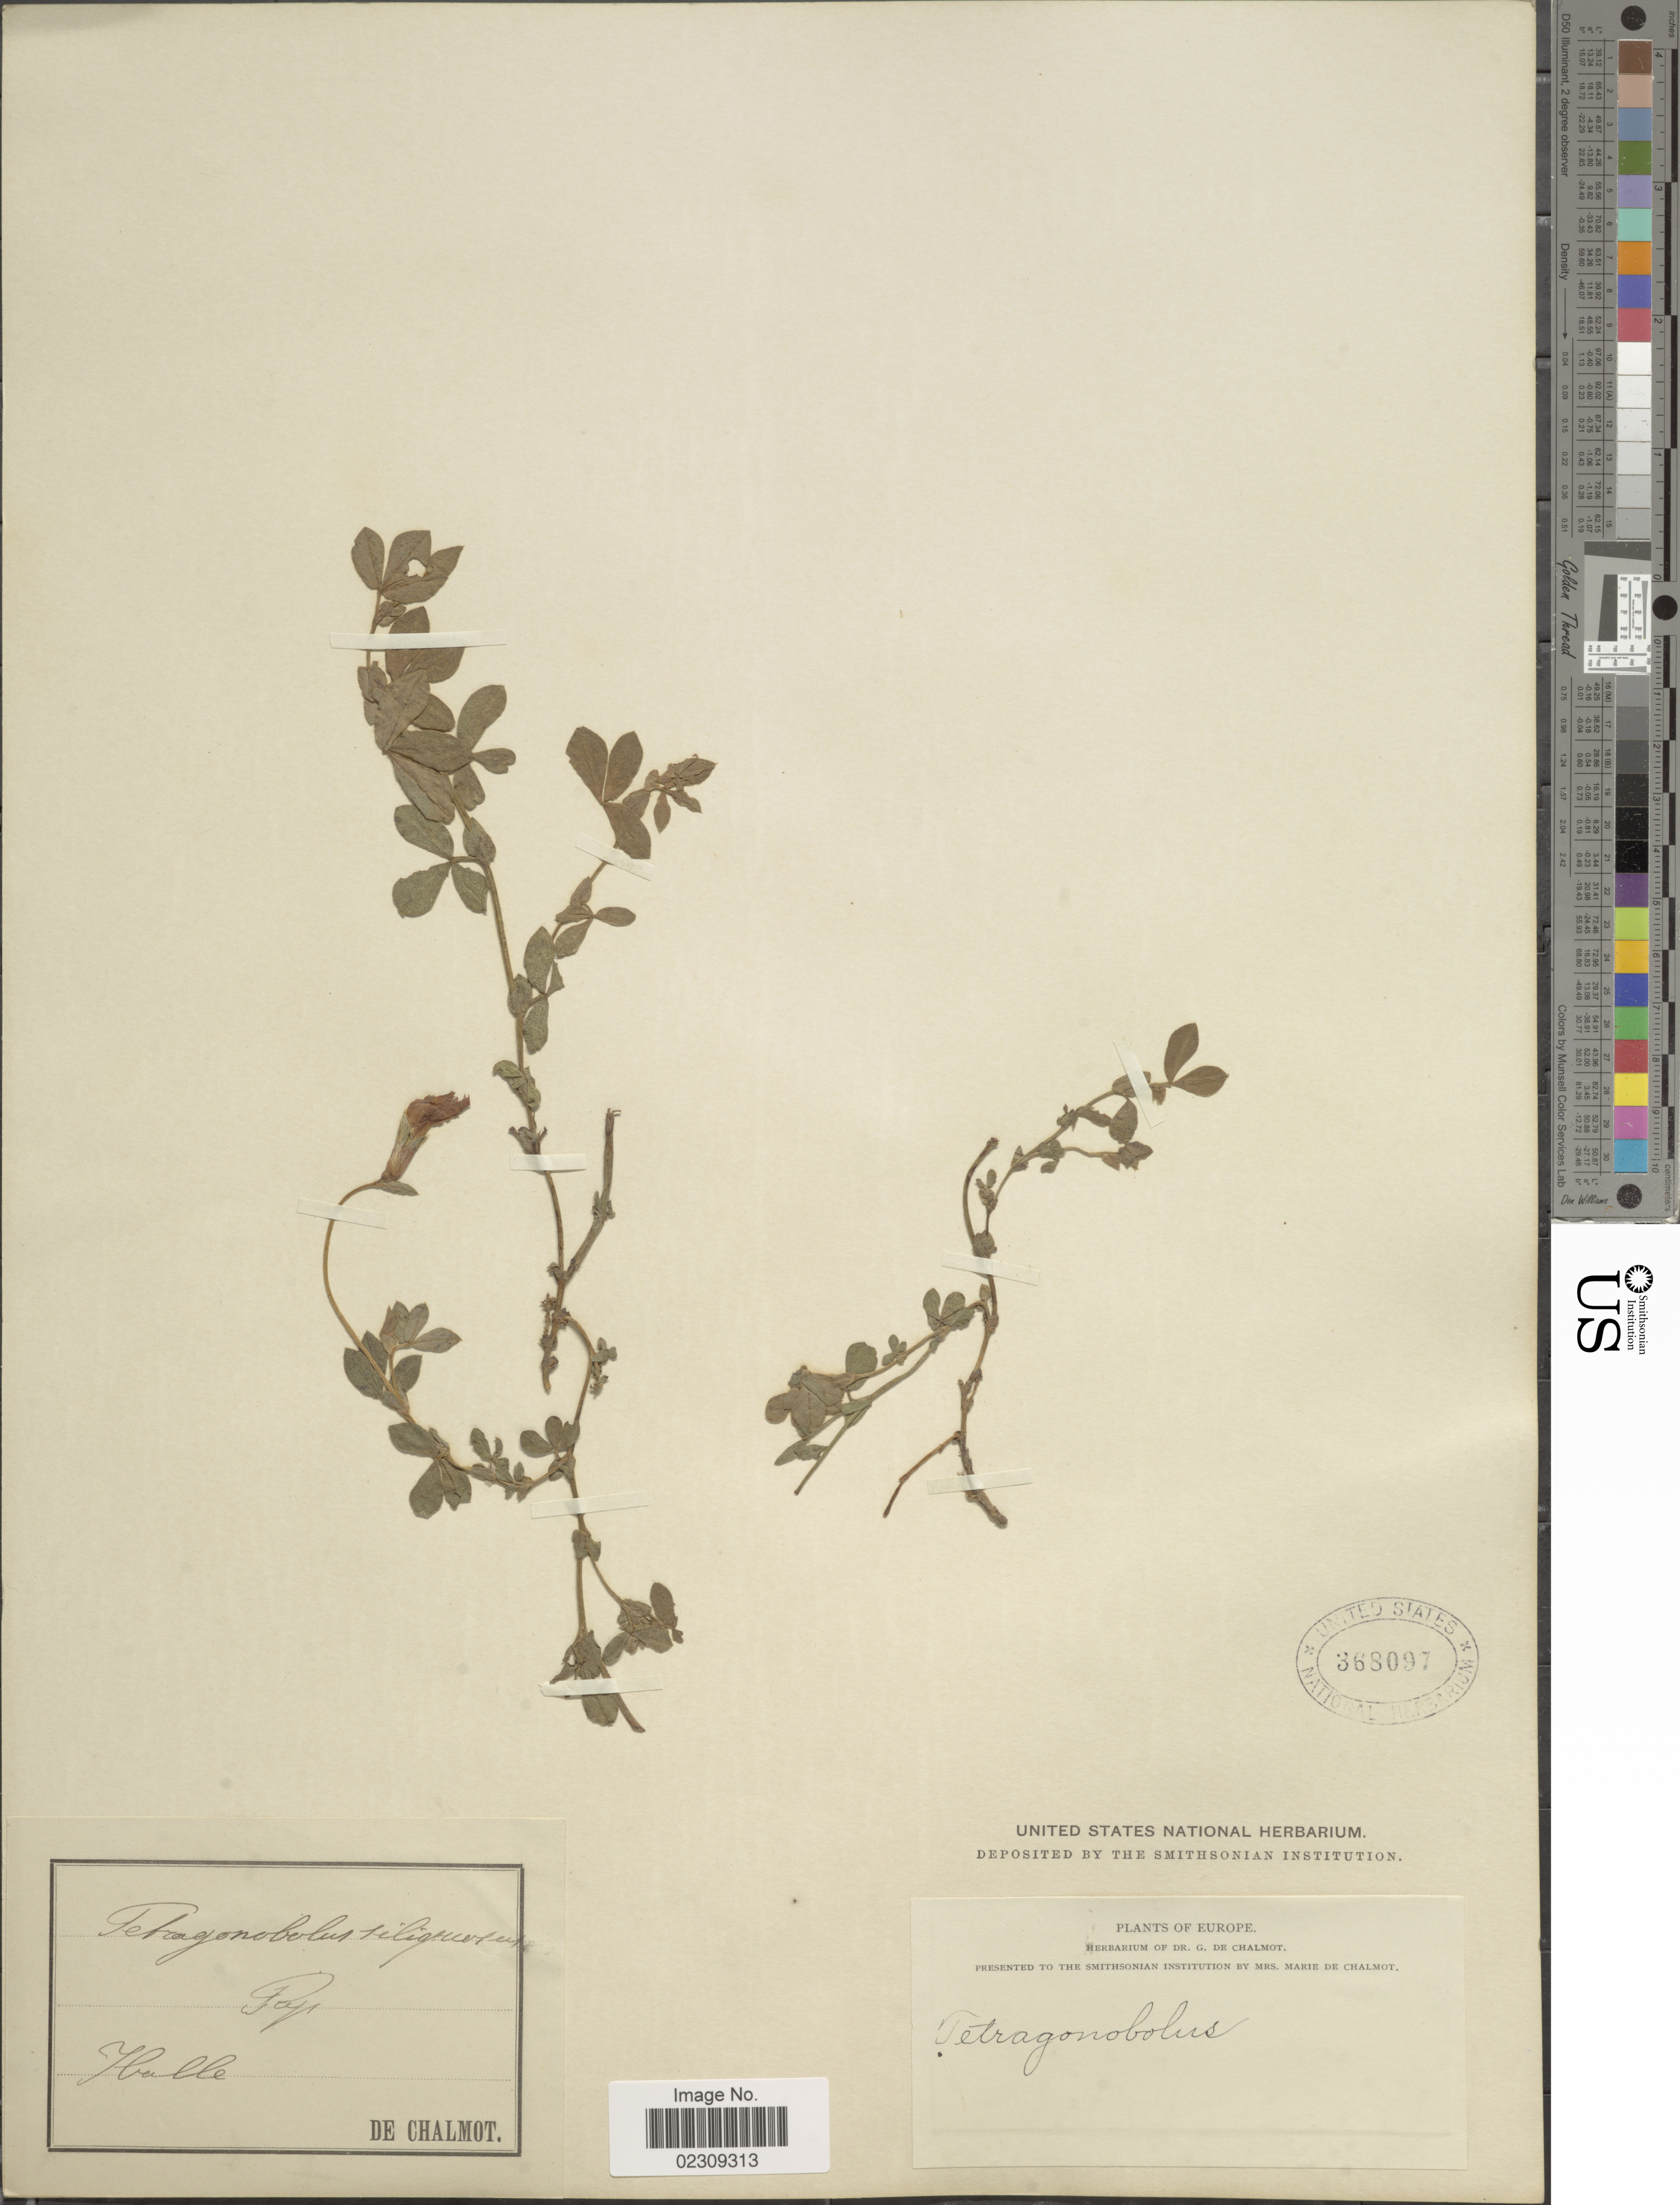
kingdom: Plantae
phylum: Tracheophyta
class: Magnoliopsida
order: Fabales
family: Fabaceae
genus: Tetragonolobus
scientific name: Tetragonolobus siliquosus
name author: Roth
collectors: G. de Chalmot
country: Germany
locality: Europe, Halle [interpreted]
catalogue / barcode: US 368097